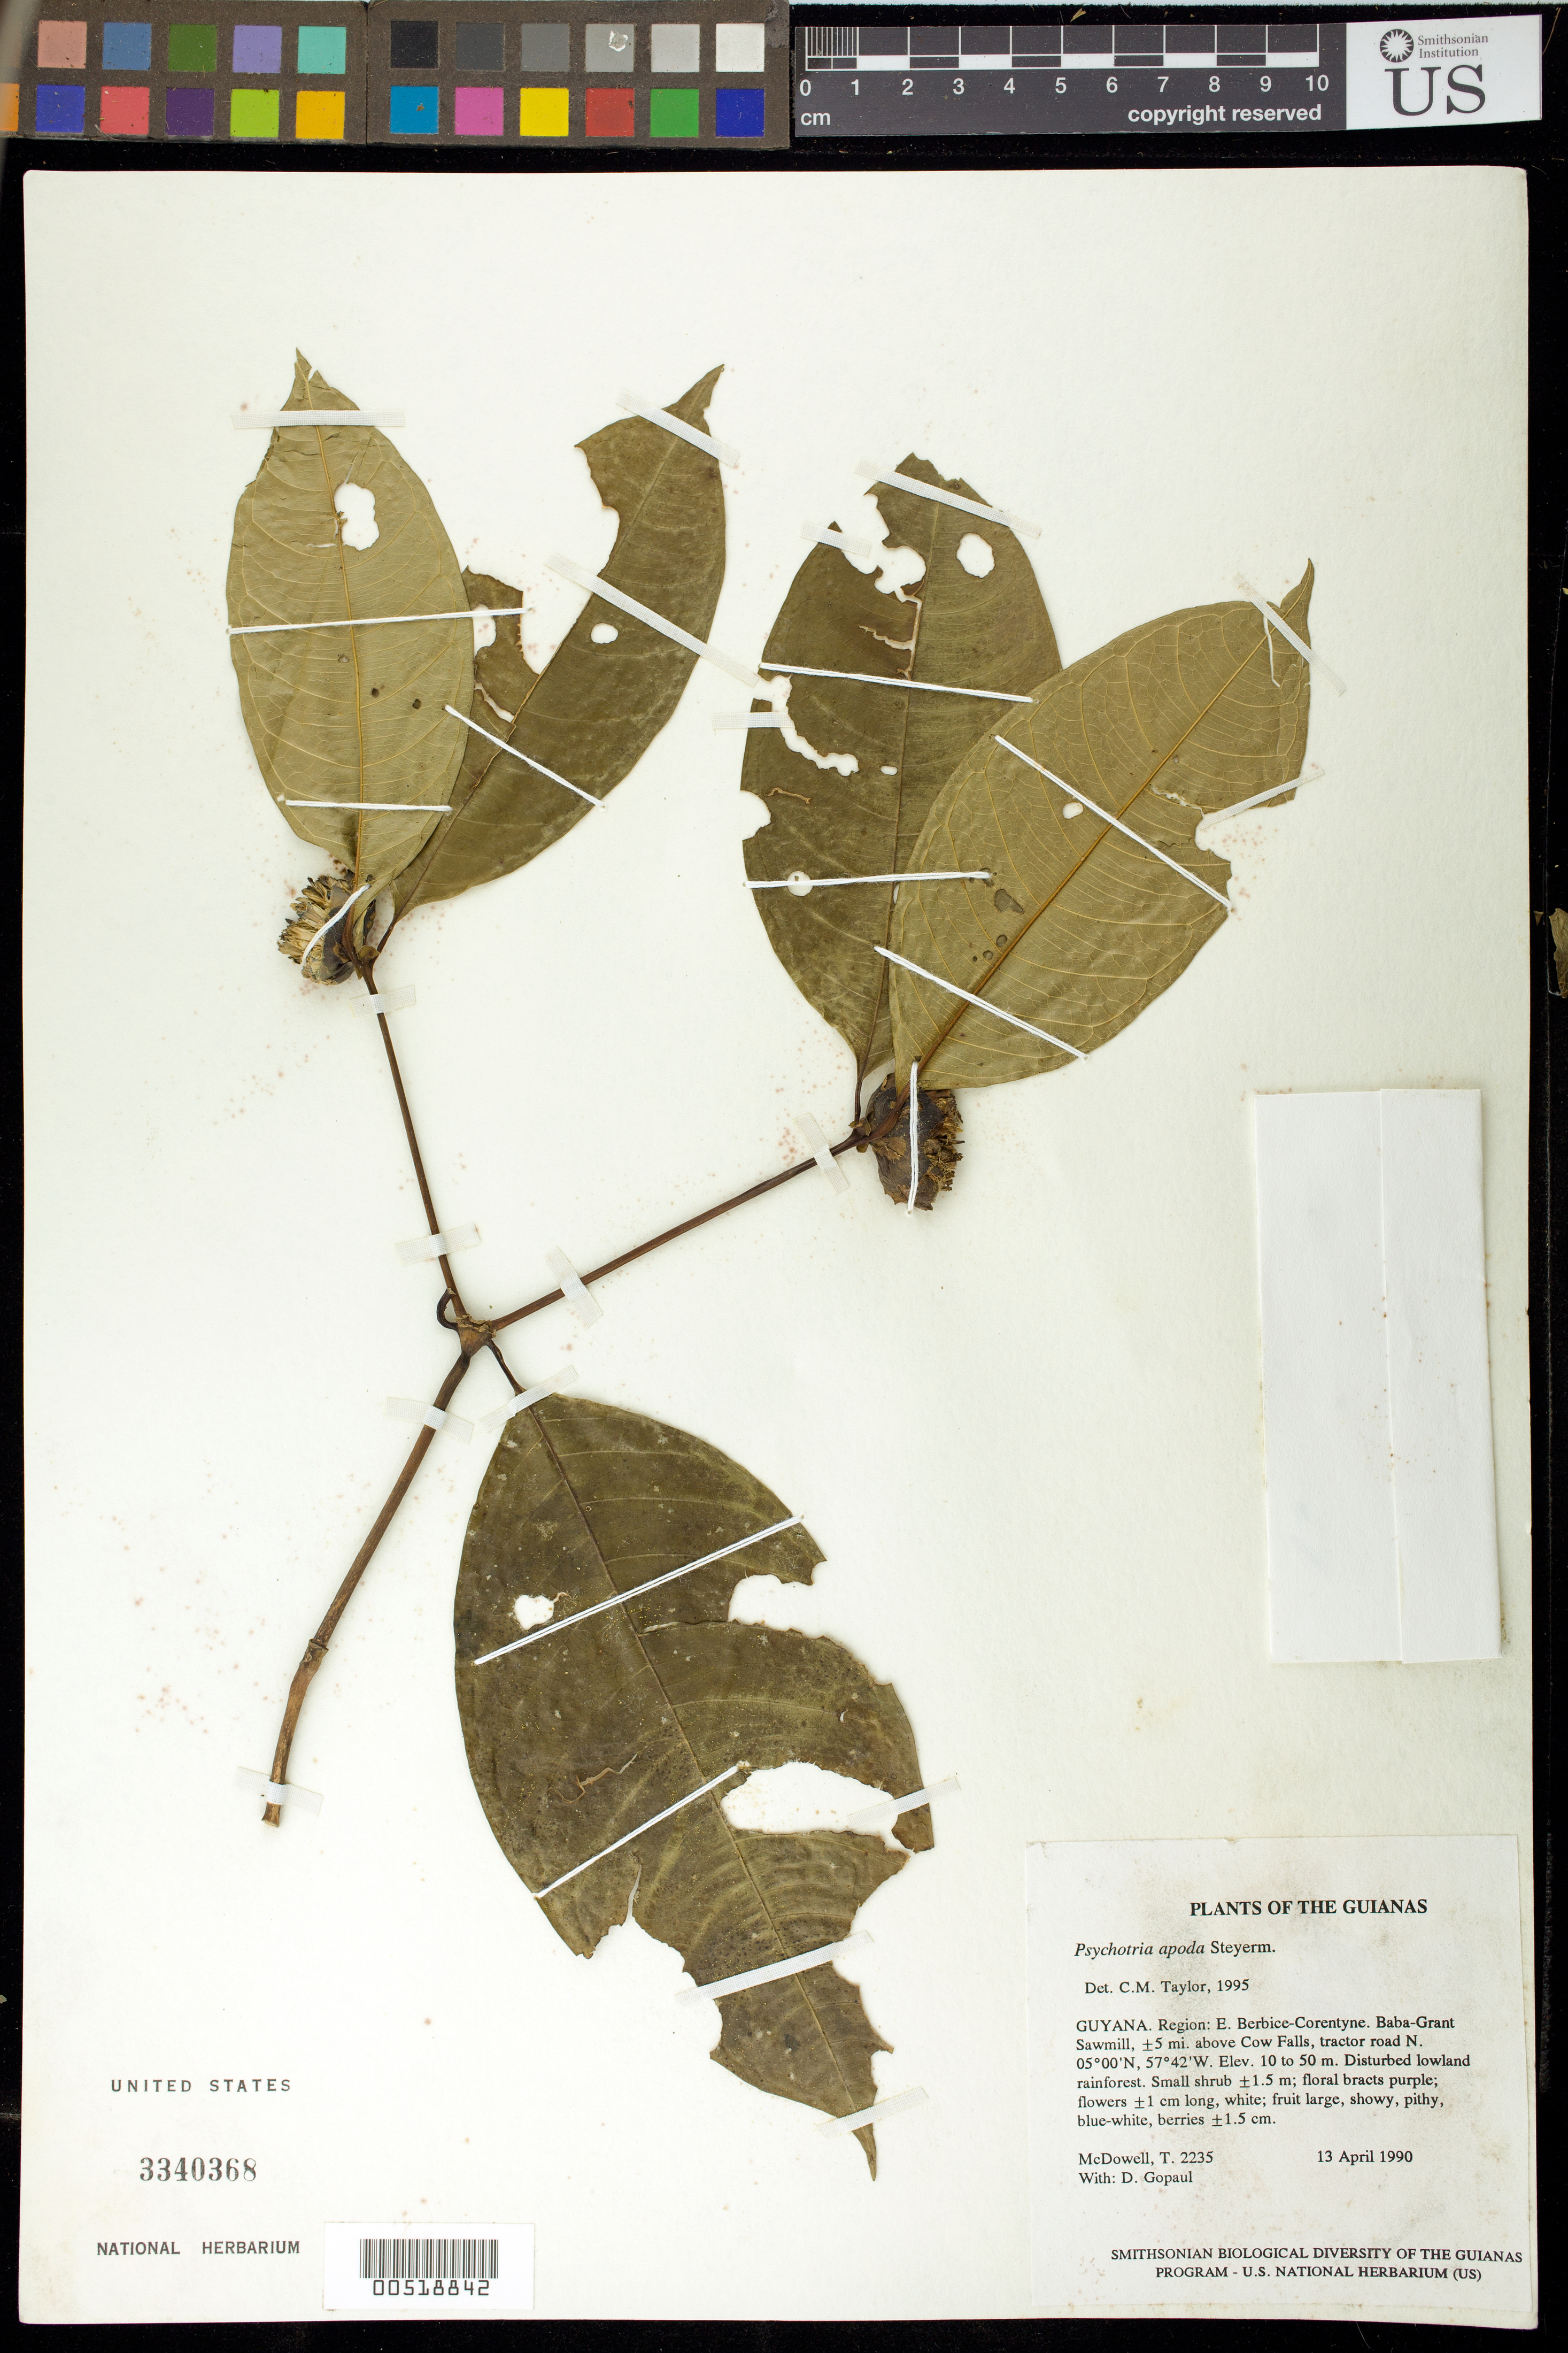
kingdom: Plantae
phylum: Tracheophyta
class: Magnoliopsida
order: Gentianales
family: Rubiaceae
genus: Palicourea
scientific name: Palicourea apoda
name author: (Steyerm.) Delprete & J.H. Kirkbr.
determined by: Kirkbride, J. H., Jr.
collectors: T. McDowell & D. Gopaul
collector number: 2235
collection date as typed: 13 April 1990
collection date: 1990-04-13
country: Guyana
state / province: E. Berbice-Corentyne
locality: Baba-Grant Sawmill, ±5 mi. above Cow Falls, Corentyne River. Tractor road N from landing and camp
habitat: Disturbed lowland rainforest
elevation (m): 10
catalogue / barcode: US 3340368